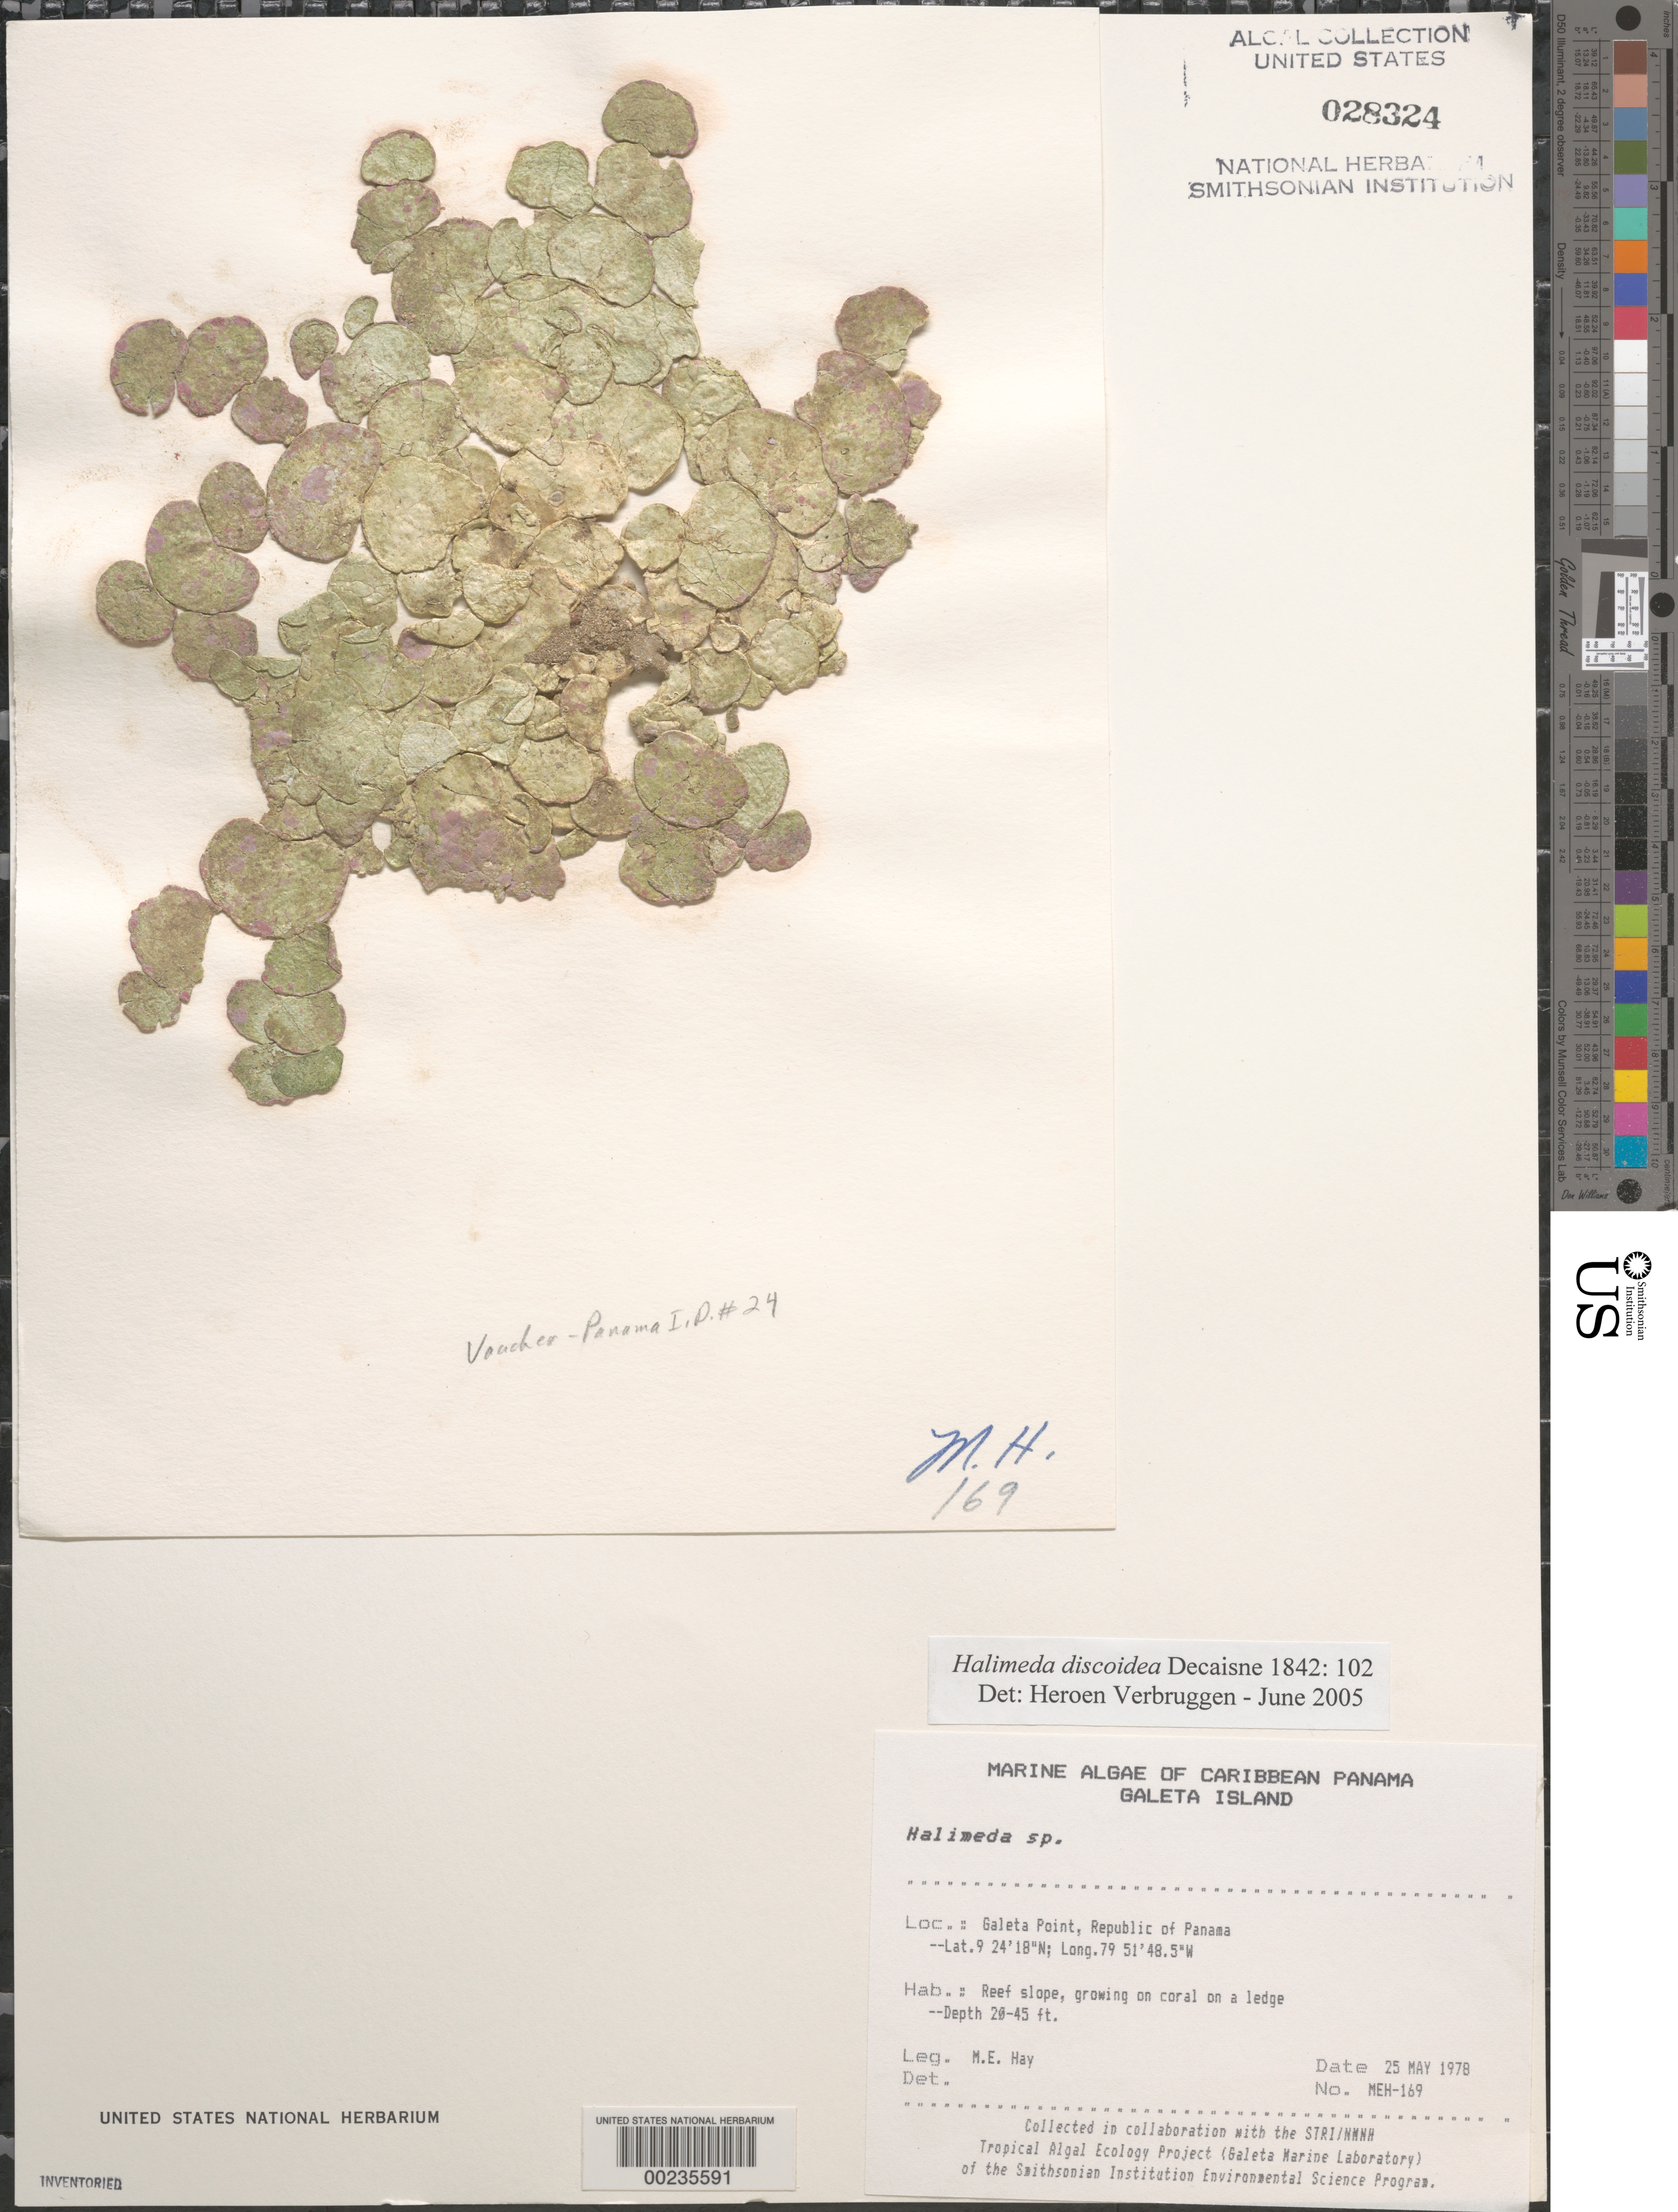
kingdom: Plantae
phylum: Chlorophyta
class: Ulvophyceae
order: Bryopsidales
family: Halimedaceae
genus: Halimeda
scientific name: Halimeda discoidea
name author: Decne.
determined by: Verbruggen, H.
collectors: M. E. Hay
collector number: MEH-169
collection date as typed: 25 May 1978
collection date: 1978-05-25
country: Panama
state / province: Colón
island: Galeta Island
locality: Galeta Point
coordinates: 9 24' 18" N, 79 51' 48.5" W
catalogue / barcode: US 28324